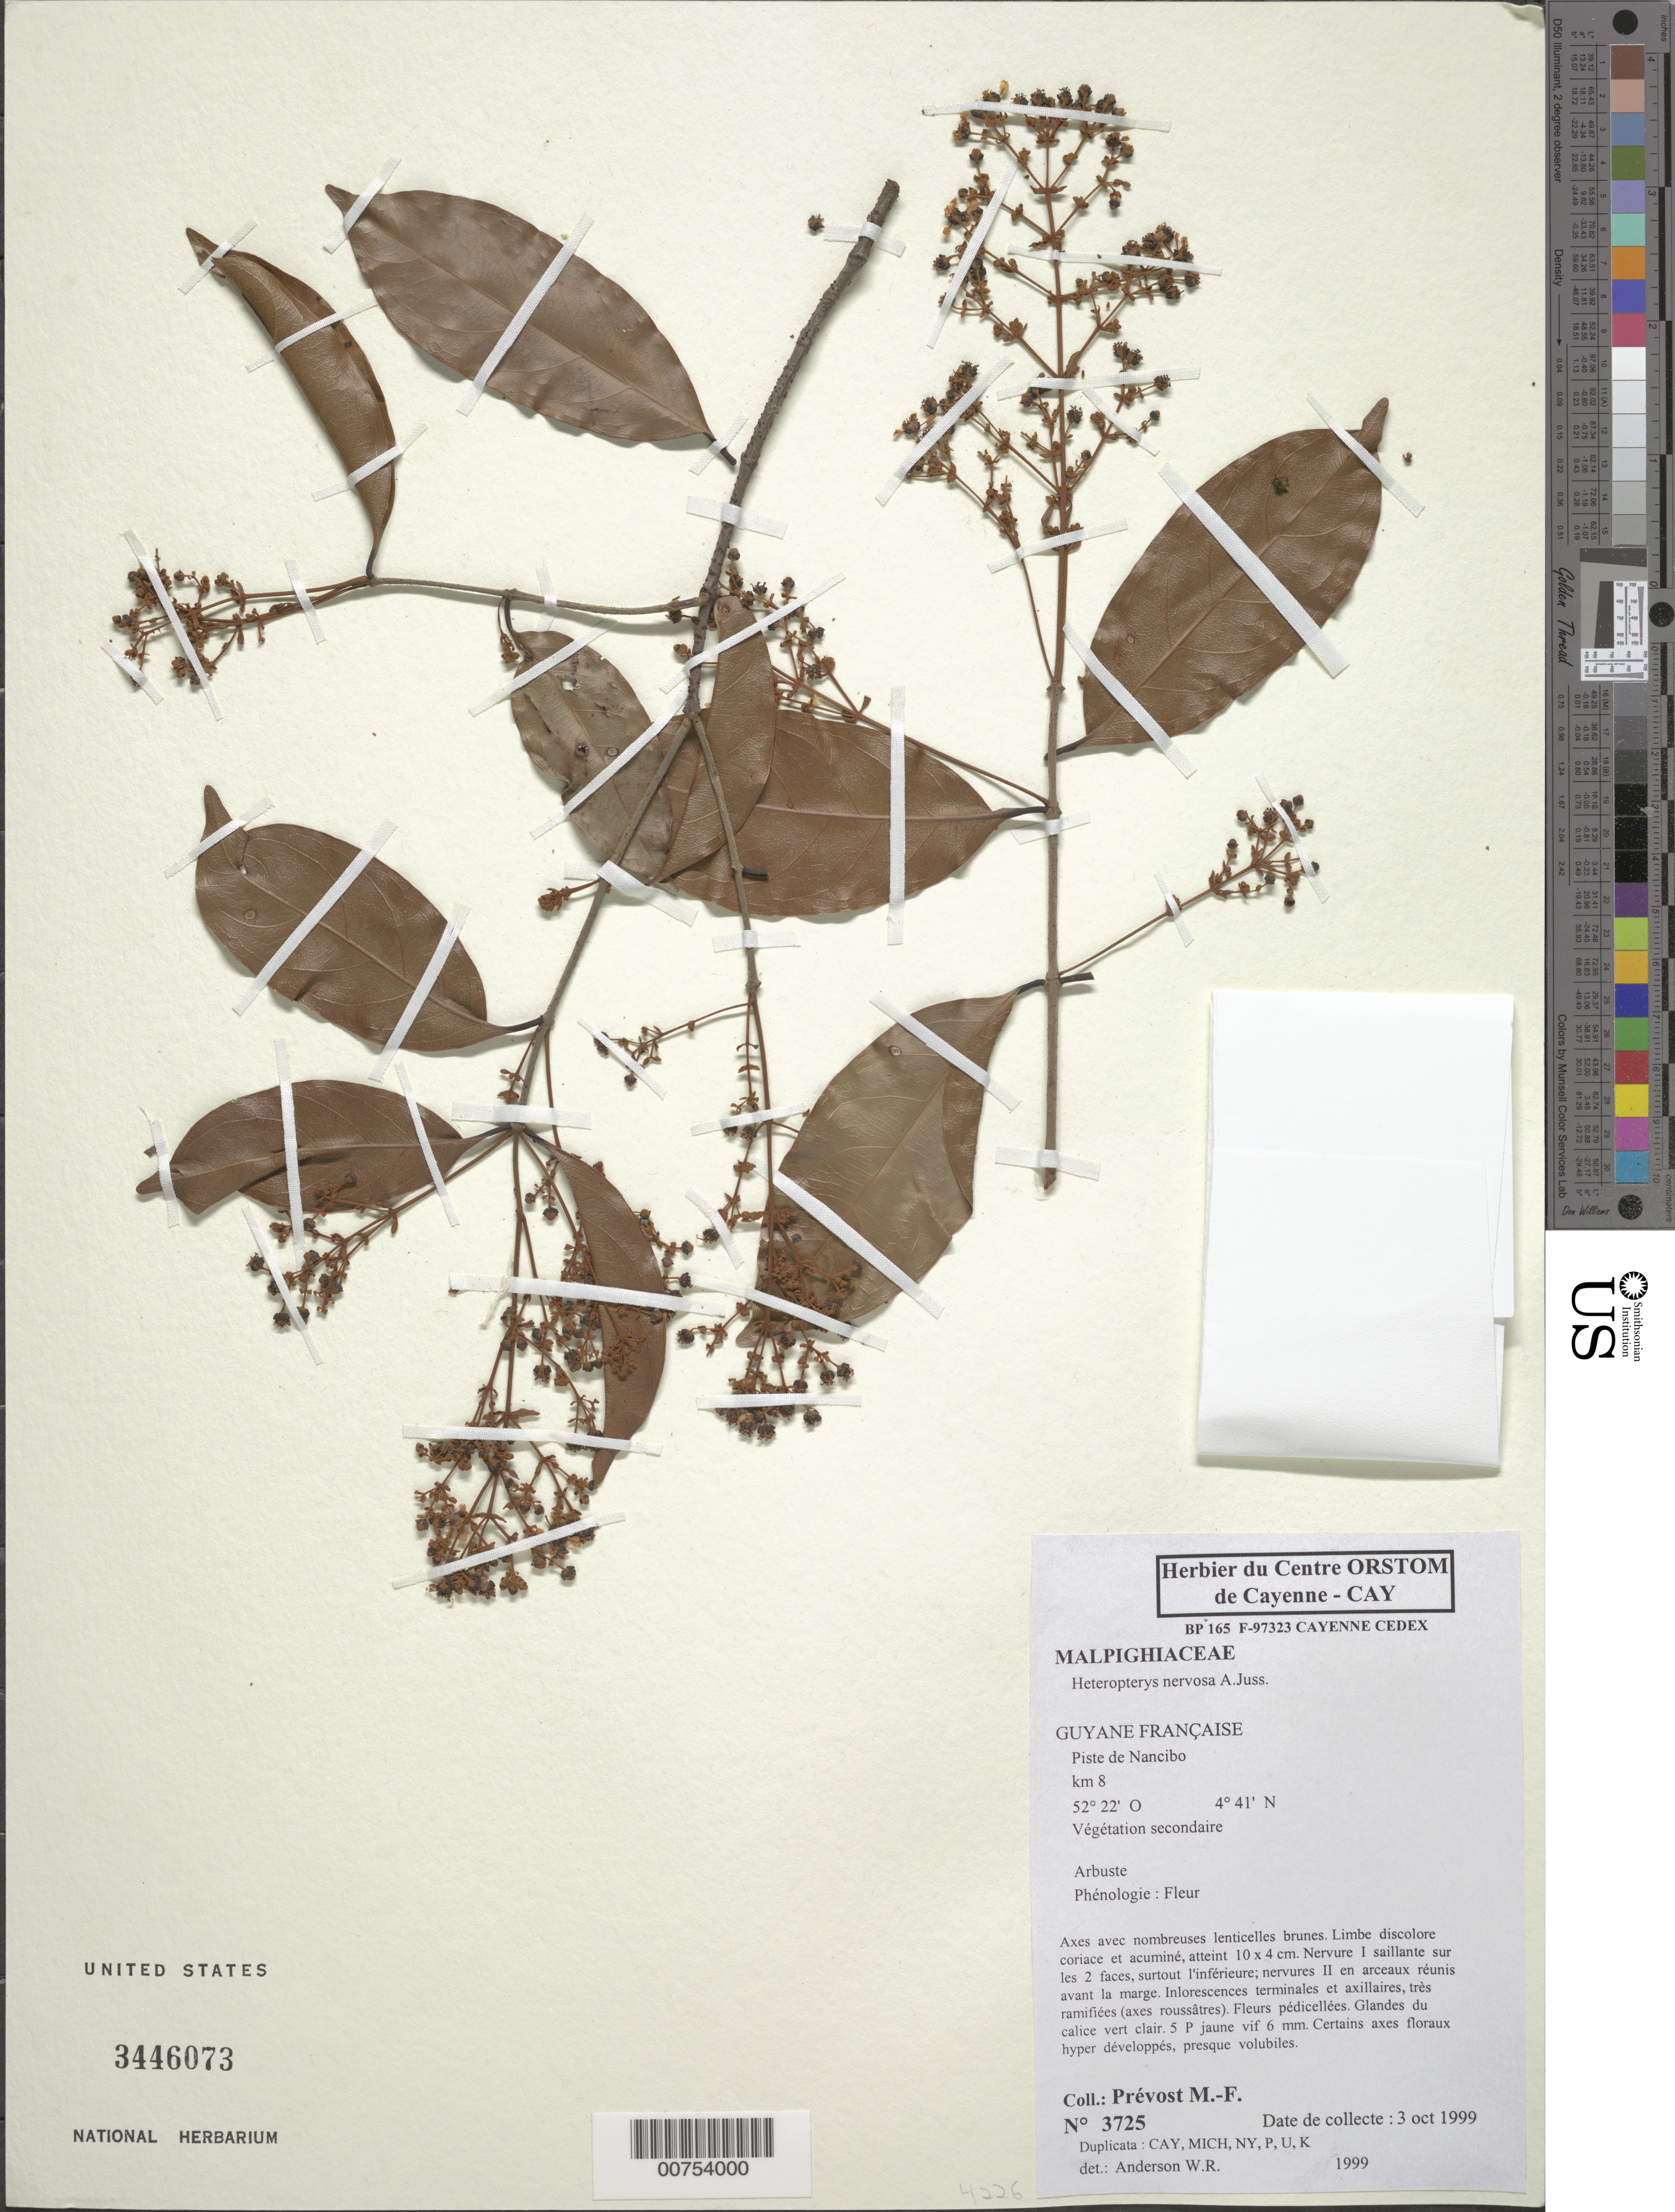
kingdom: Plantae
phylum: Tracheophyta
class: Magnoliopsida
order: Malpighiales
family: Malpighiaceae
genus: Heteropterys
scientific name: Heteropterys nervosa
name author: A. Juss.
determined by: Anderson, W. R., (MICH), University of Michigan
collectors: M.-F. Prévost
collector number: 3725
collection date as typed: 3-Oct-99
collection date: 1999-10-03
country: French Guiana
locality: Piste de Nancibo, km 8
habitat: Secondary vegetation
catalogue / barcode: US 3446073